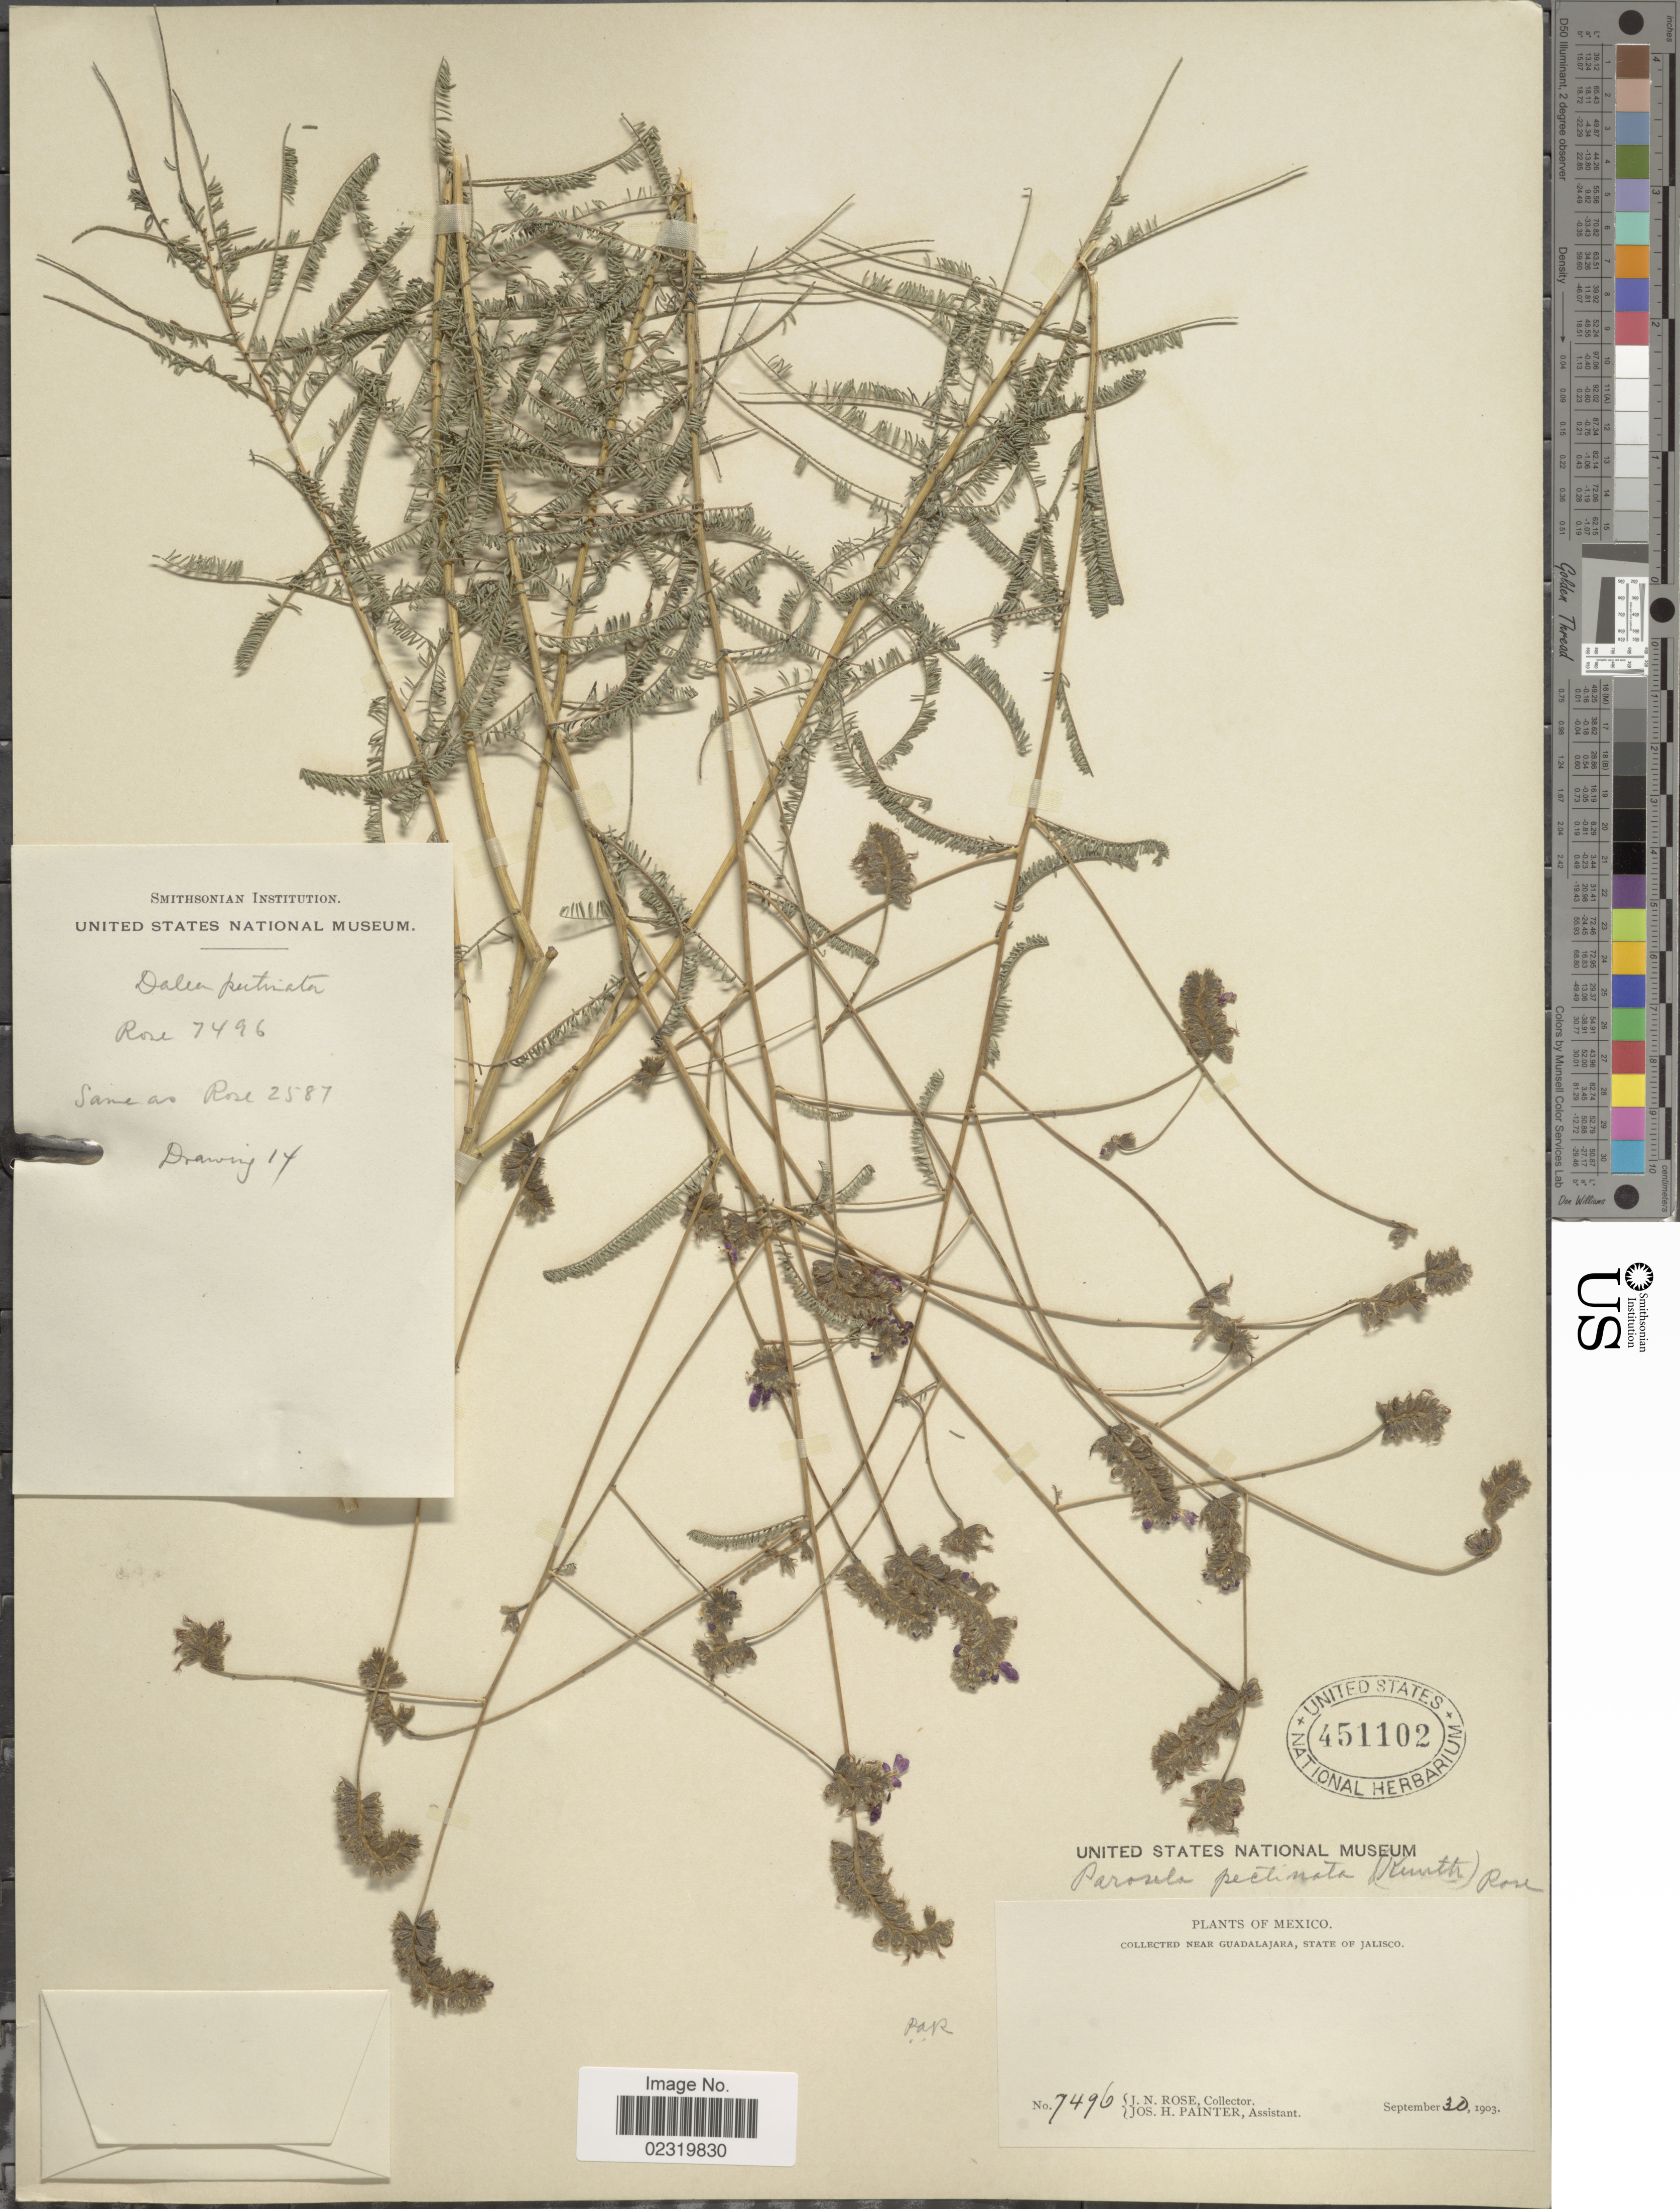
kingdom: Plantae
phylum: Tracheophyta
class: Magnoliopsida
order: Fabales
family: Fabaceae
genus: Dalea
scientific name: Dalea pectinata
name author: Kunth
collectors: J. N. Rose & J. H. Painter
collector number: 7496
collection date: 1903-09-30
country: Mexico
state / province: Jalisco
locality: Near Guadalajara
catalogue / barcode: US 451102